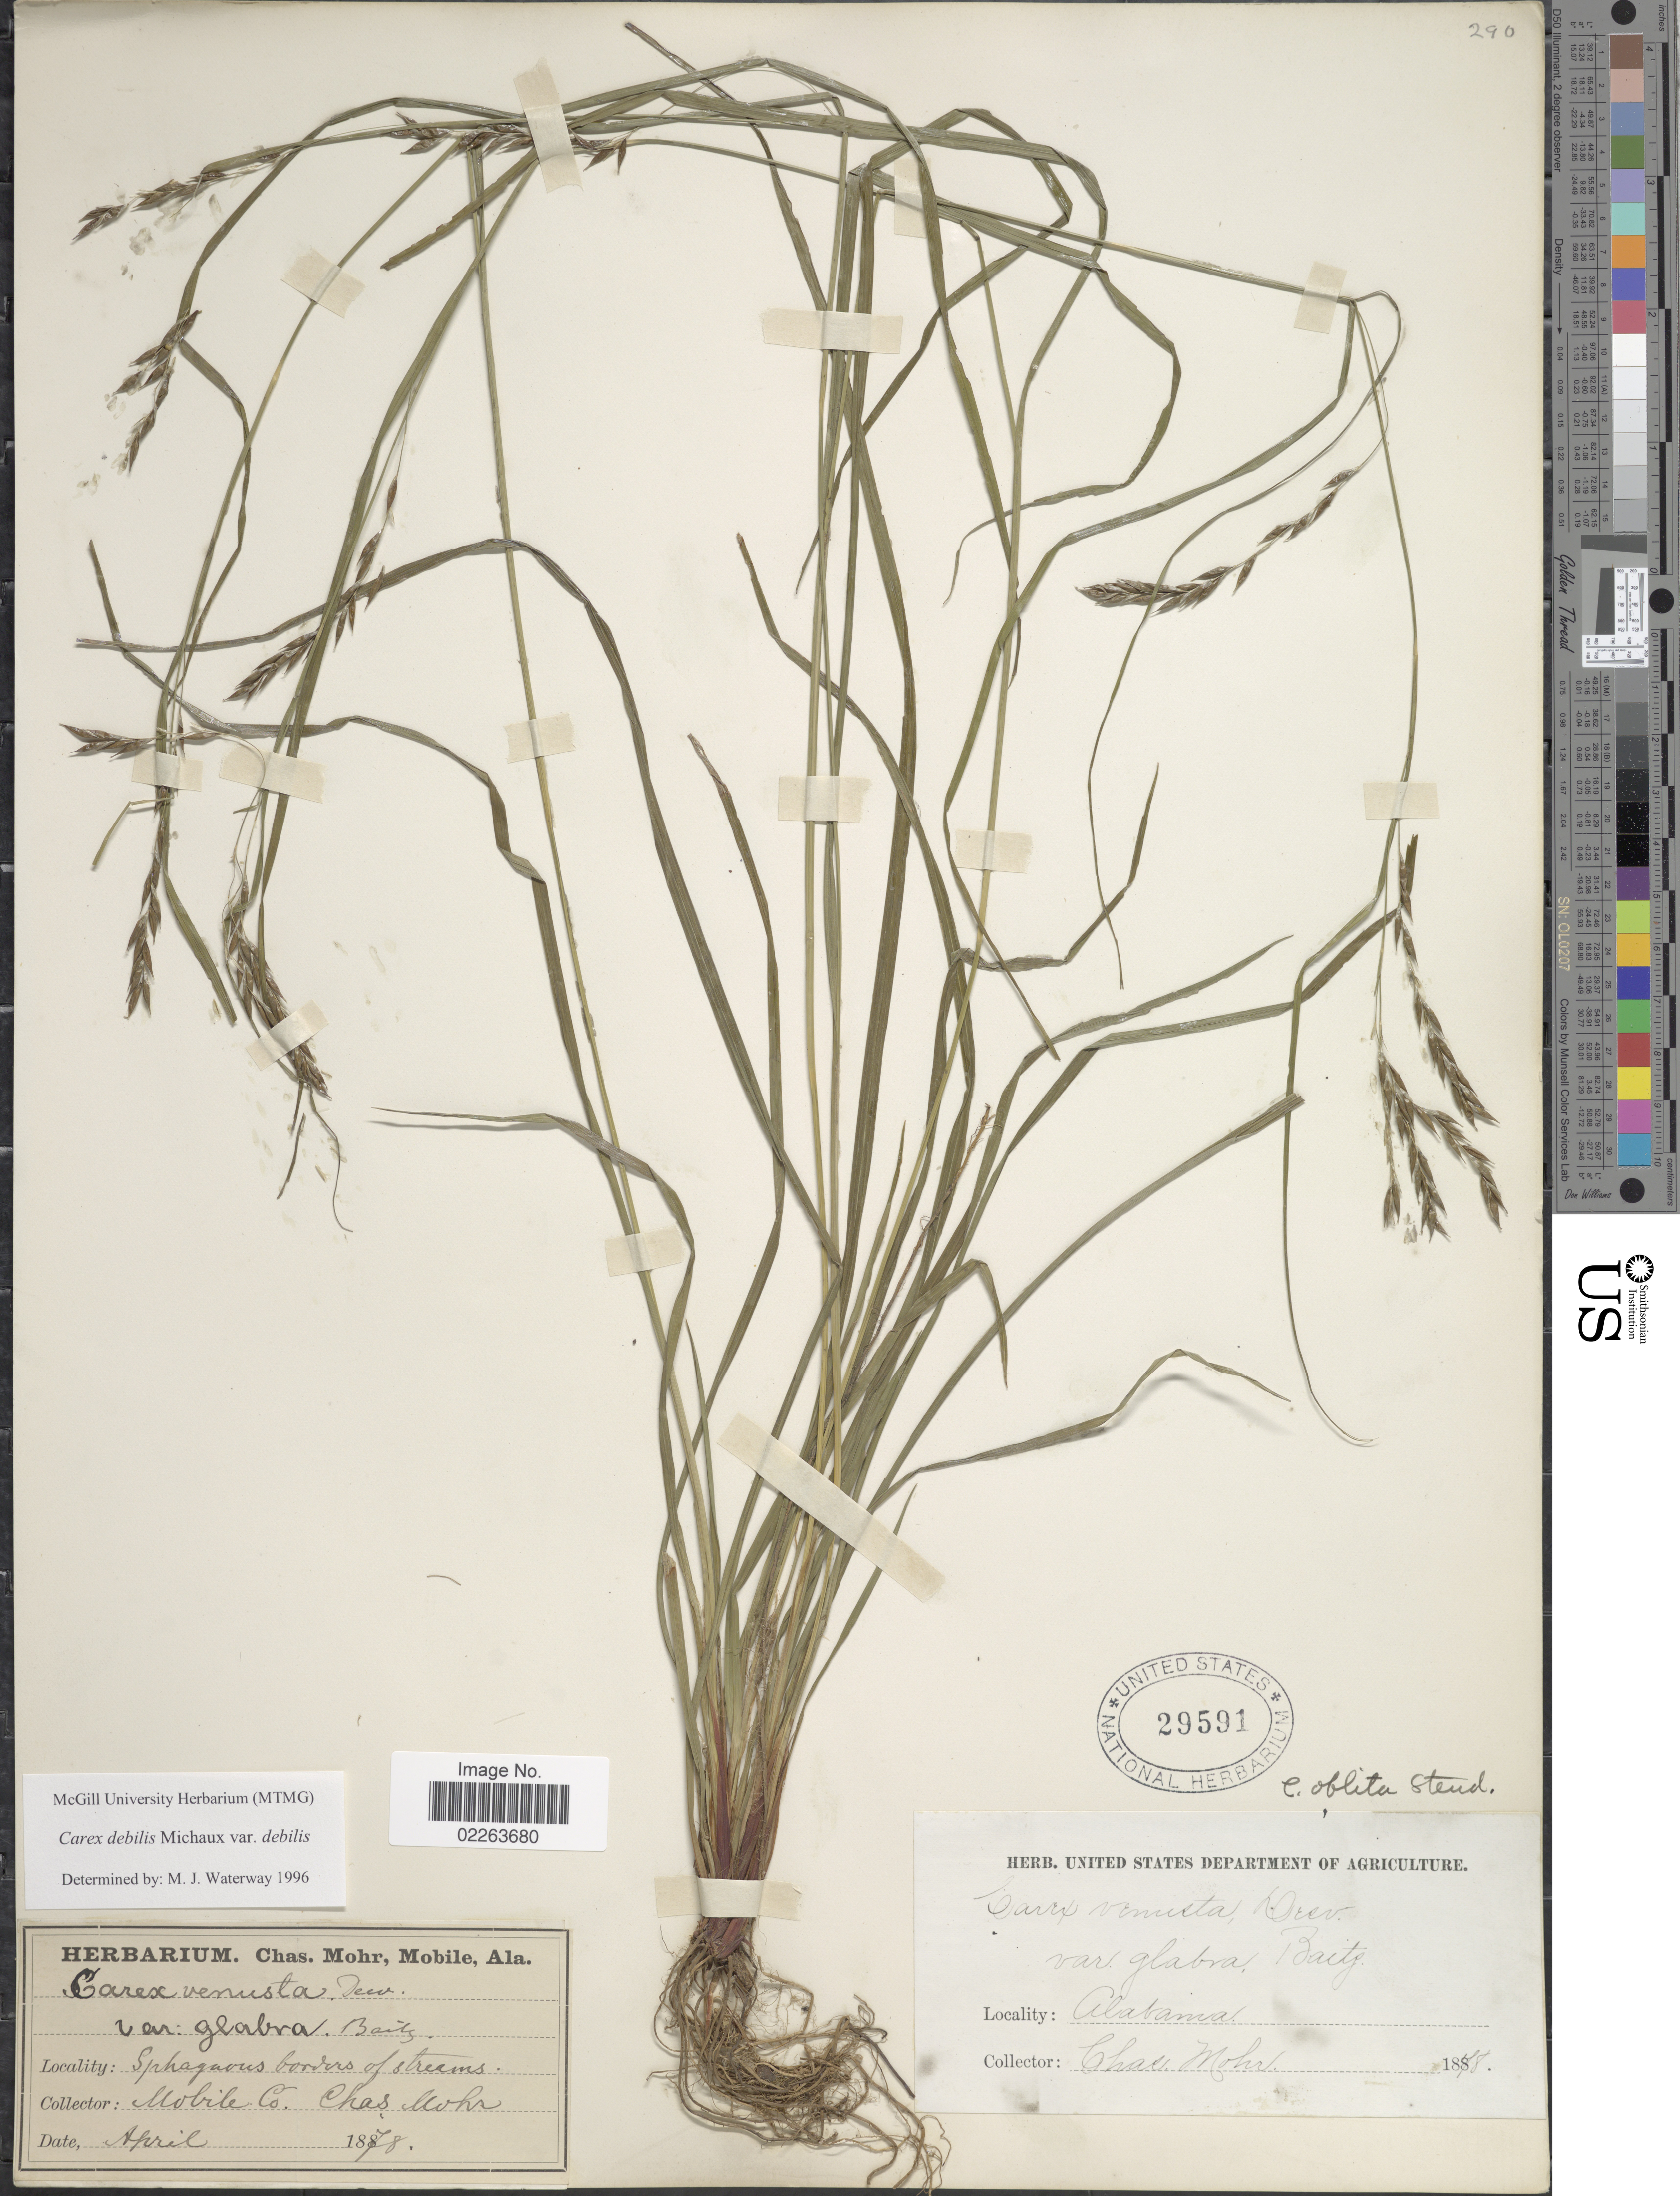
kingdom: Plantae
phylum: Tracheophyta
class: Liliopsida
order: Poales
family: Cyperaceae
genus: Carex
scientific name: Carex debilis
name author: Michx.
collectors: Mohr, C. T. (herbarium)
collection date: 1878-04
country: United States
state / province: Alabama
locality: Mobile Co.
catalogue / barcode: US 29591